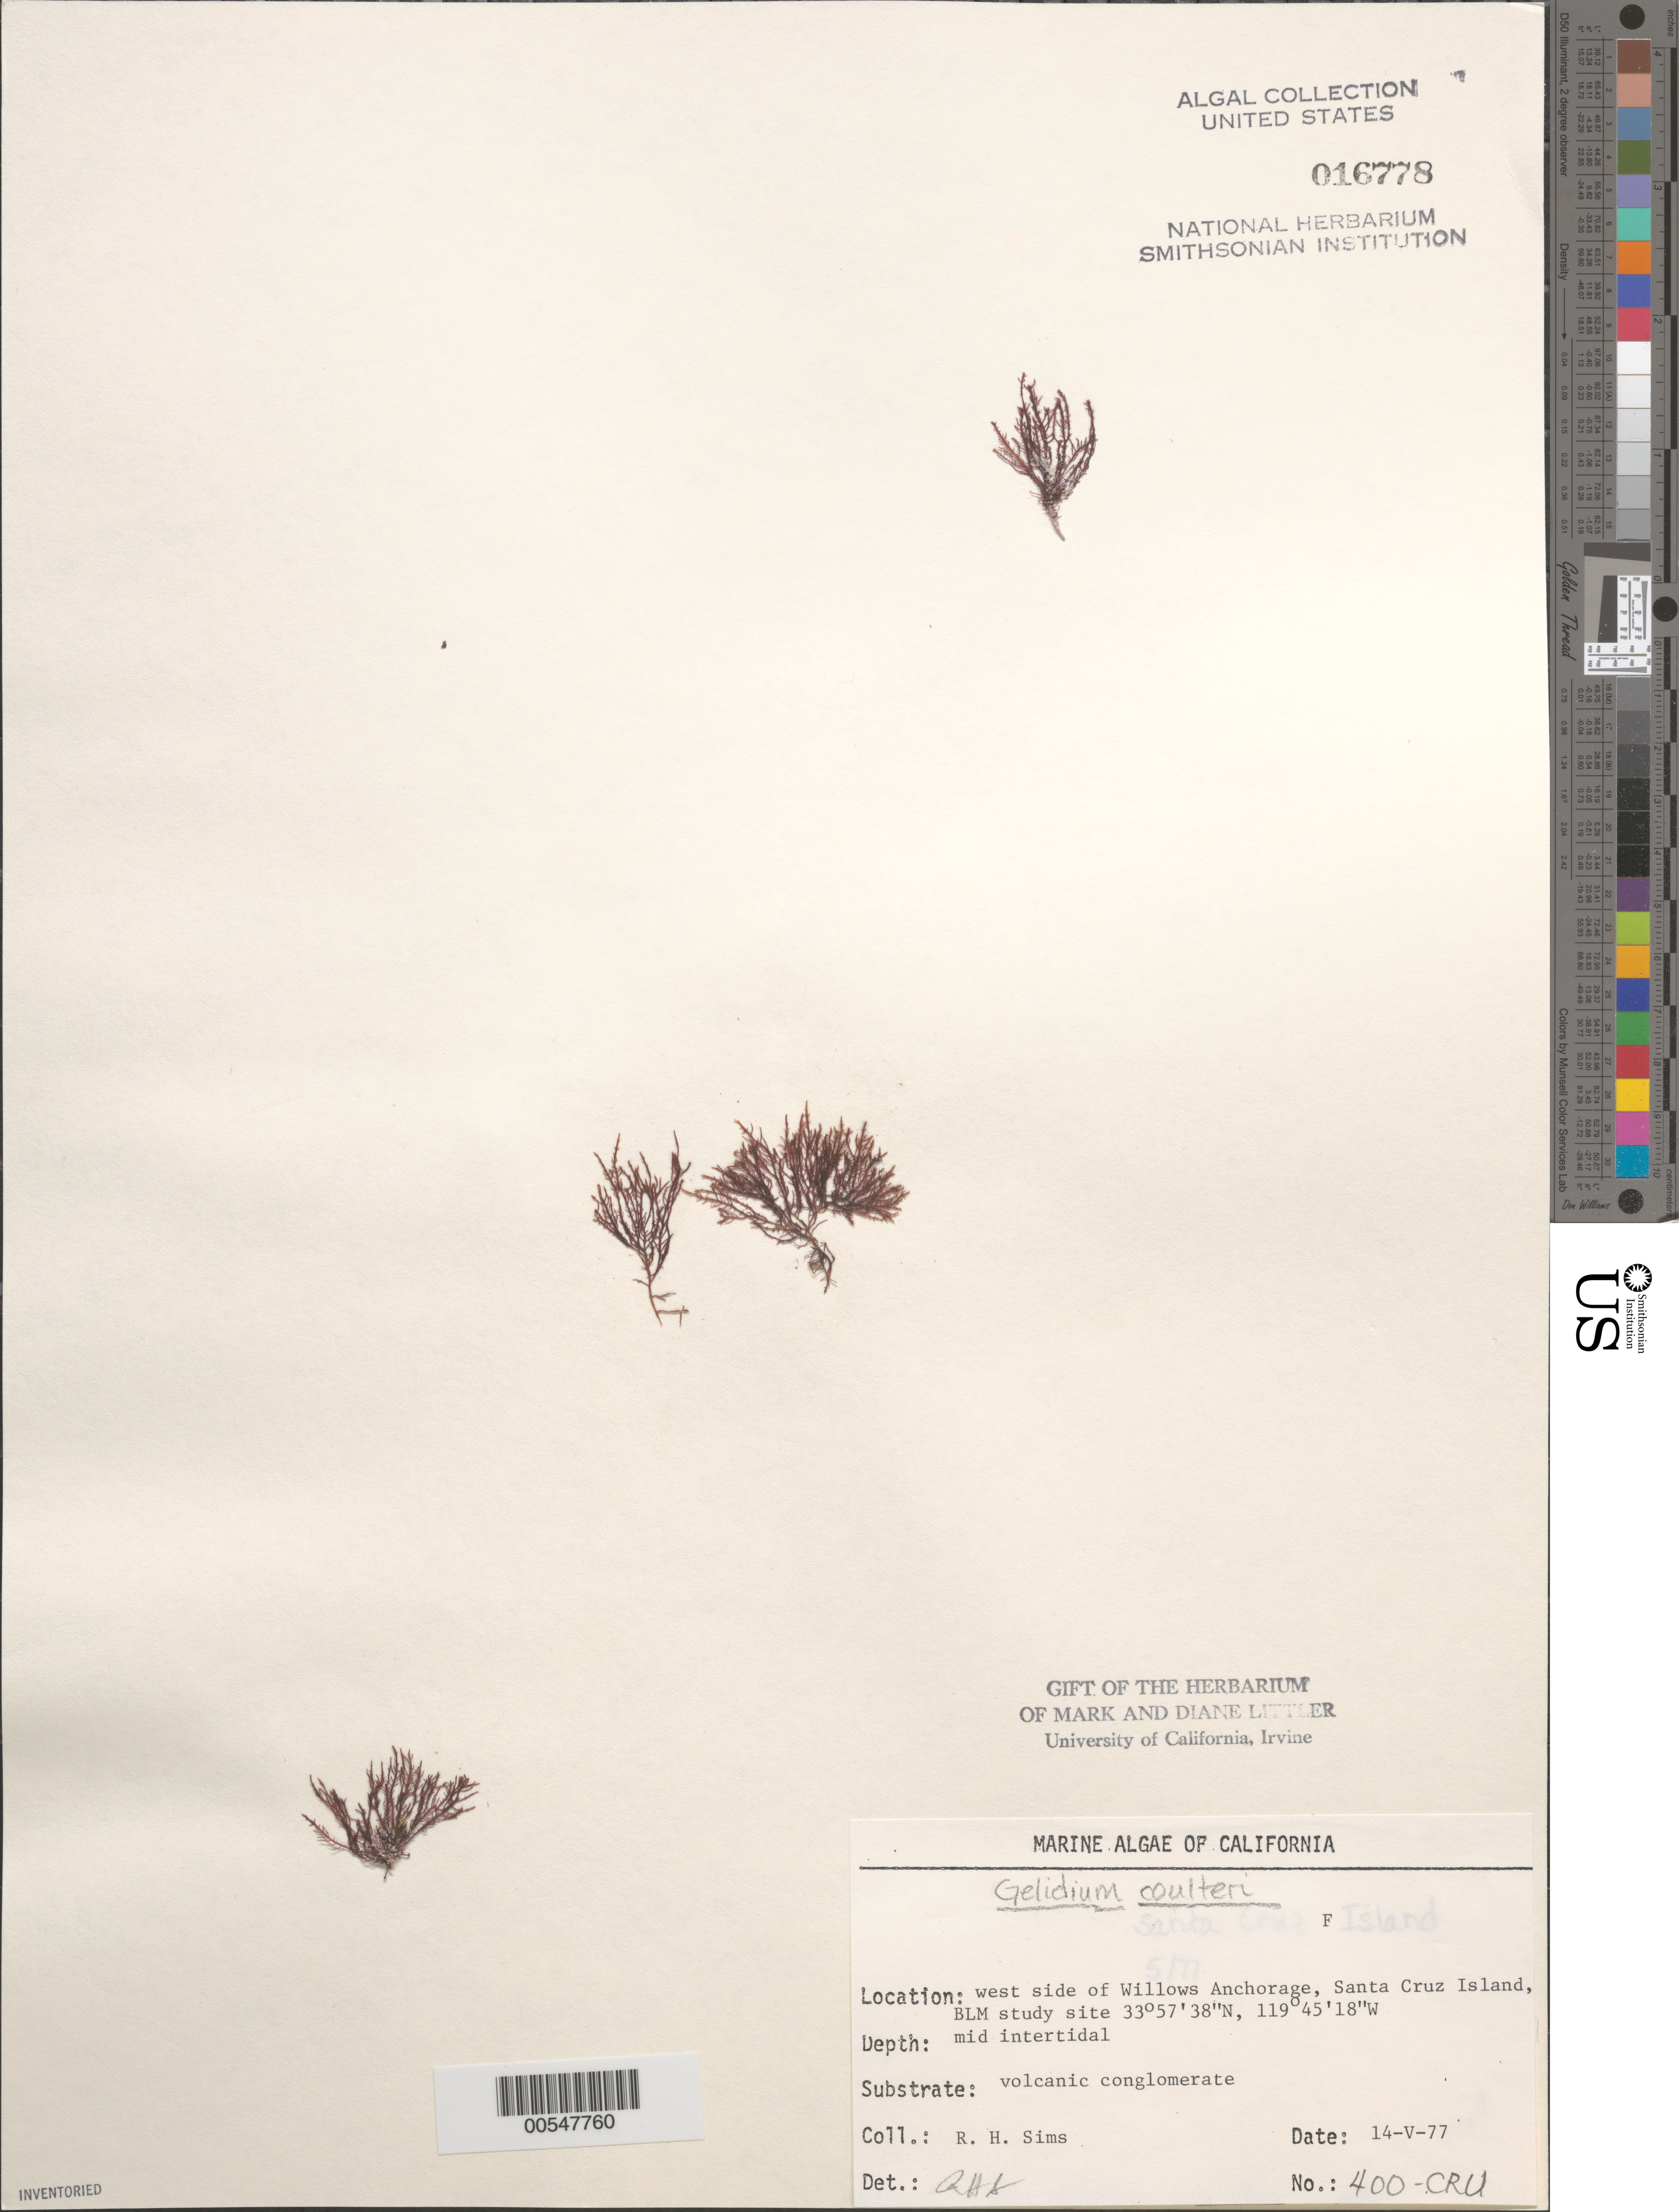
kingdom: Plantae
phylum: Rhodophyta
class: Florideophyceae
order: Gelidiales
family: Gelidiaceae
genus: Gelidium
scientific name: Gelidium coulteri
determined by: Sims, Robert H.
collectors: R. H. Sims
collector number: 400-cru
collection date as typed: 14 May 1977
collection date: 1977-05-14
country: United States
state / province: California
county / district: Santa Barbara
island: Santa Cruz Island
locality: Willows Anchorage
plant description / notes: BLM-SOCALBIGHT Rocky Intertidal Survey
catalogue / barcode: US 16778